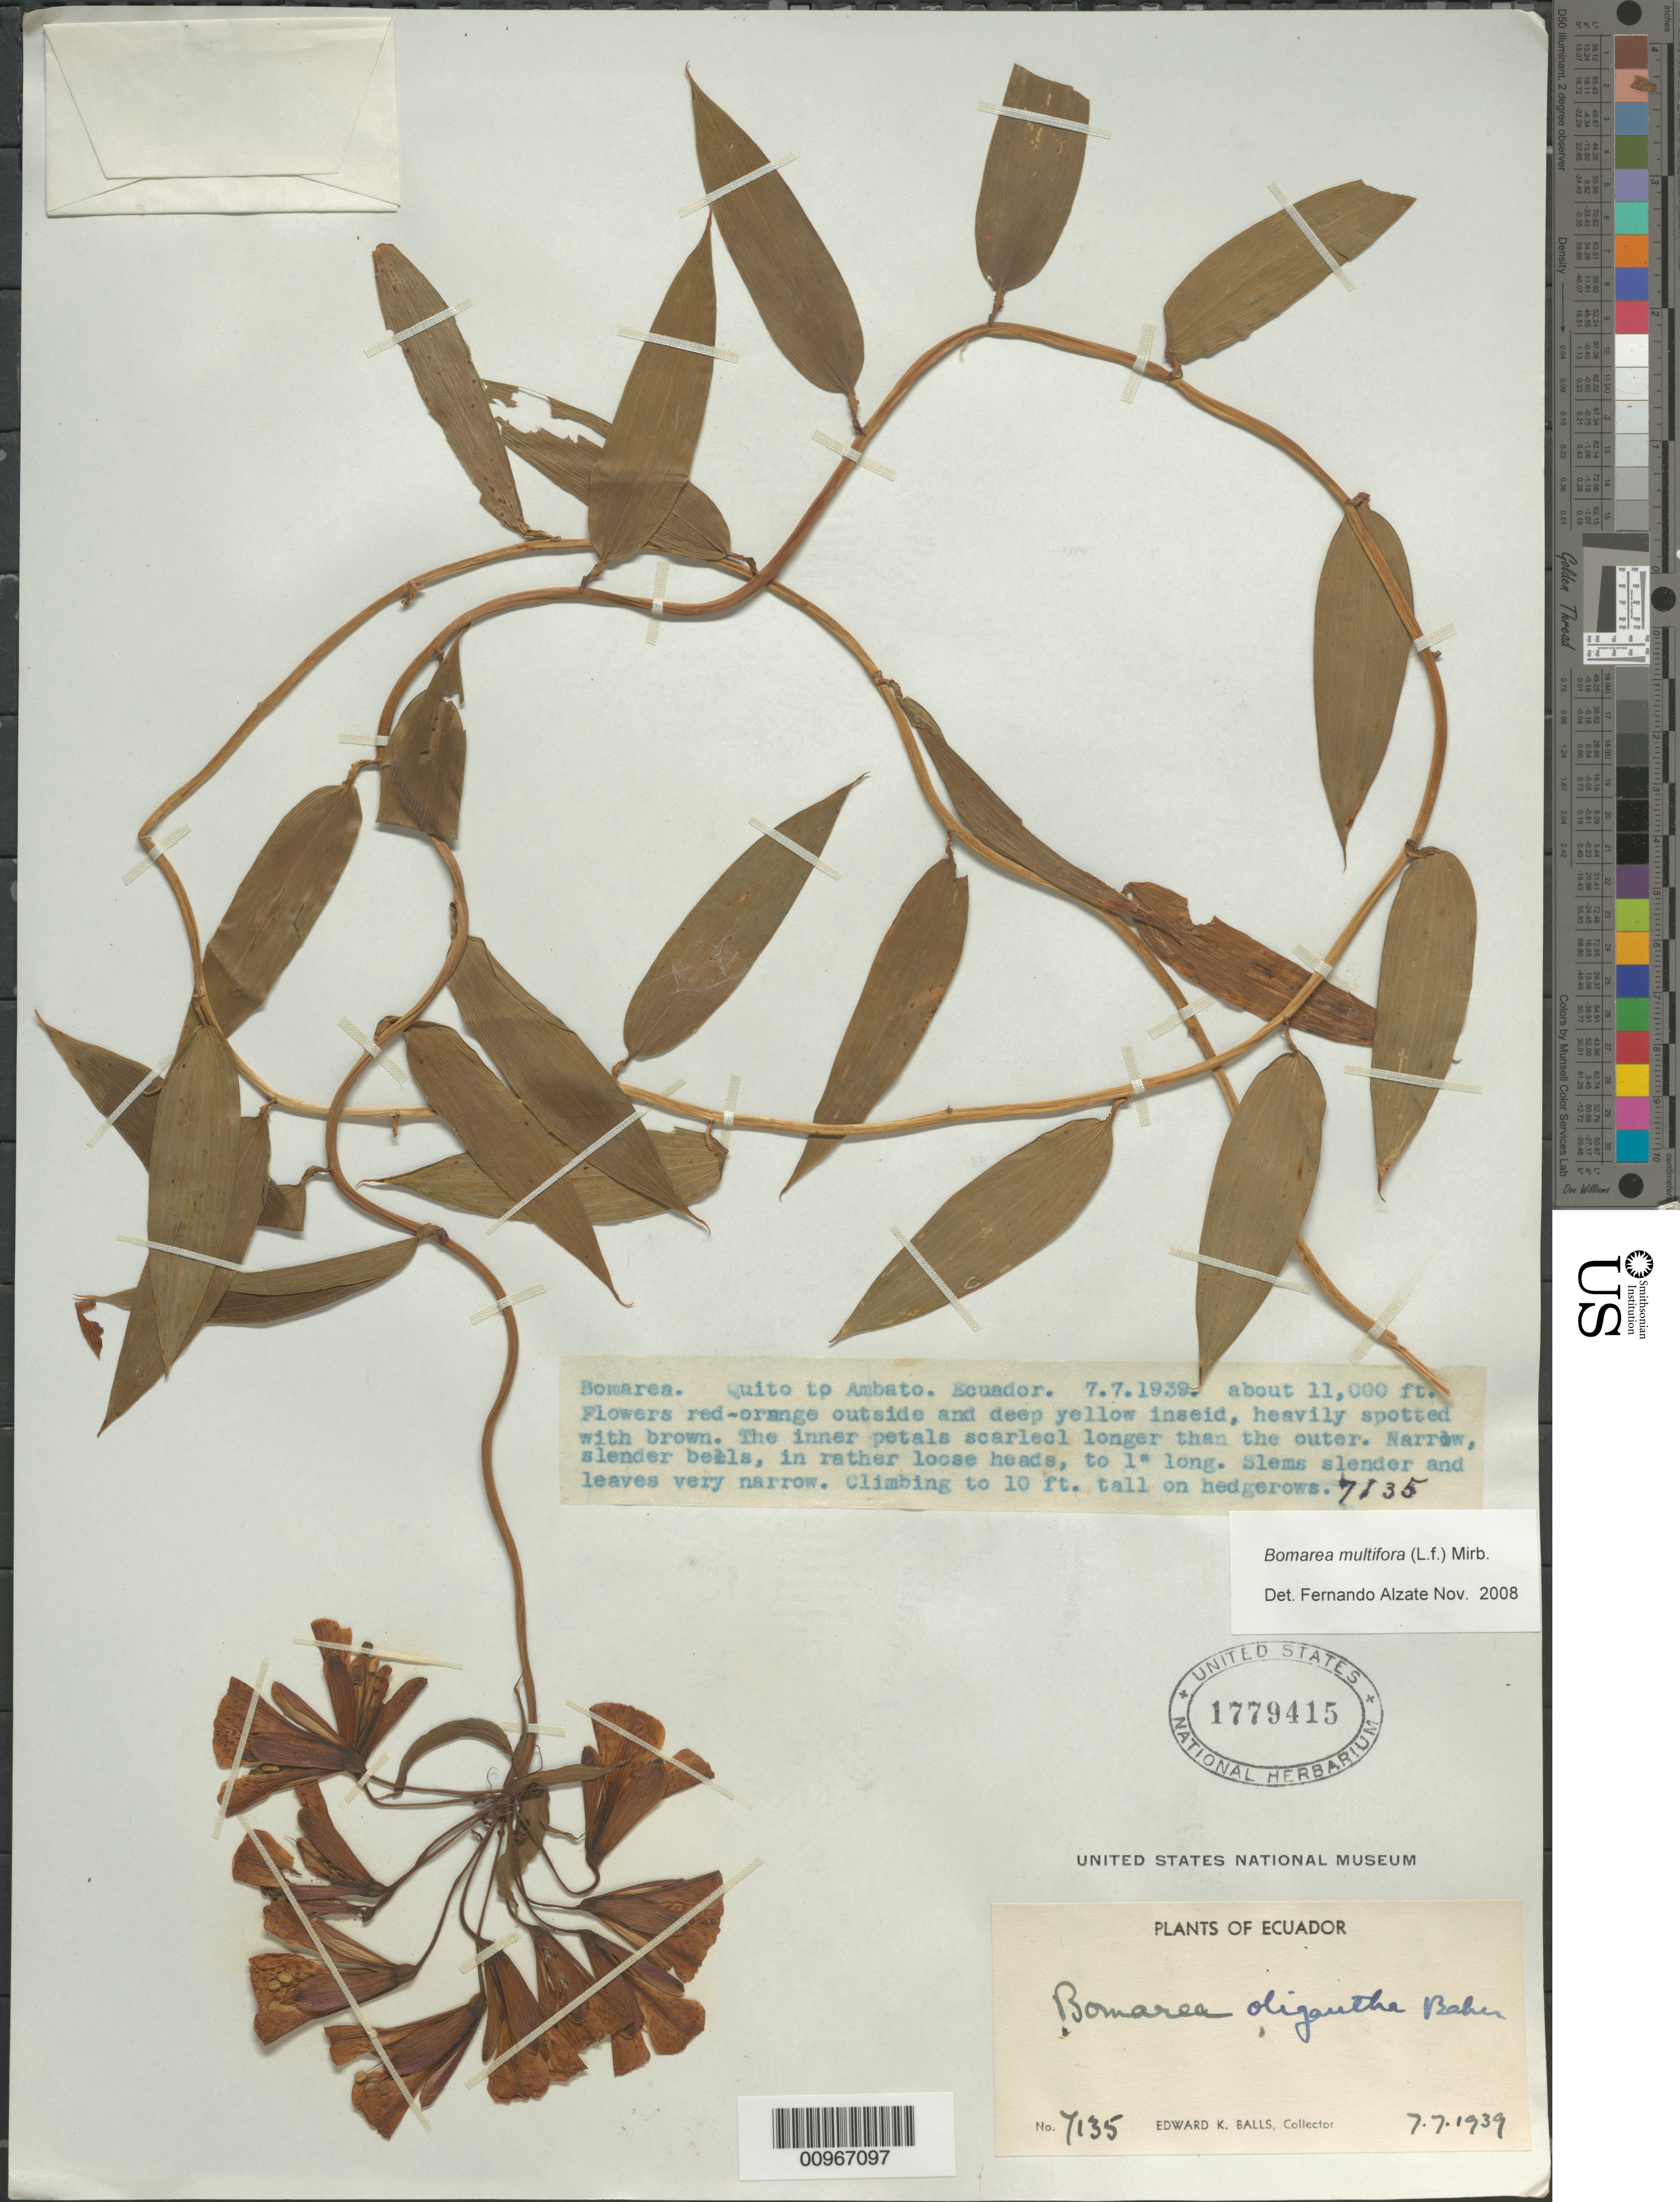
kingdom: Plantae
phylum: Tracheophyta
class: Liliopsida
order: Liliales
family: Alstroemeriaceae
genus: Bomarea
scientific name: Bomarea multiflora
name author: (L. f.) Mirb.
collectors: E. K. Balls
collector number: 7135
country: Ecuador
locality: Quito to Ambato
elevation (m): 3353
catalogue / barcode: US 1779415